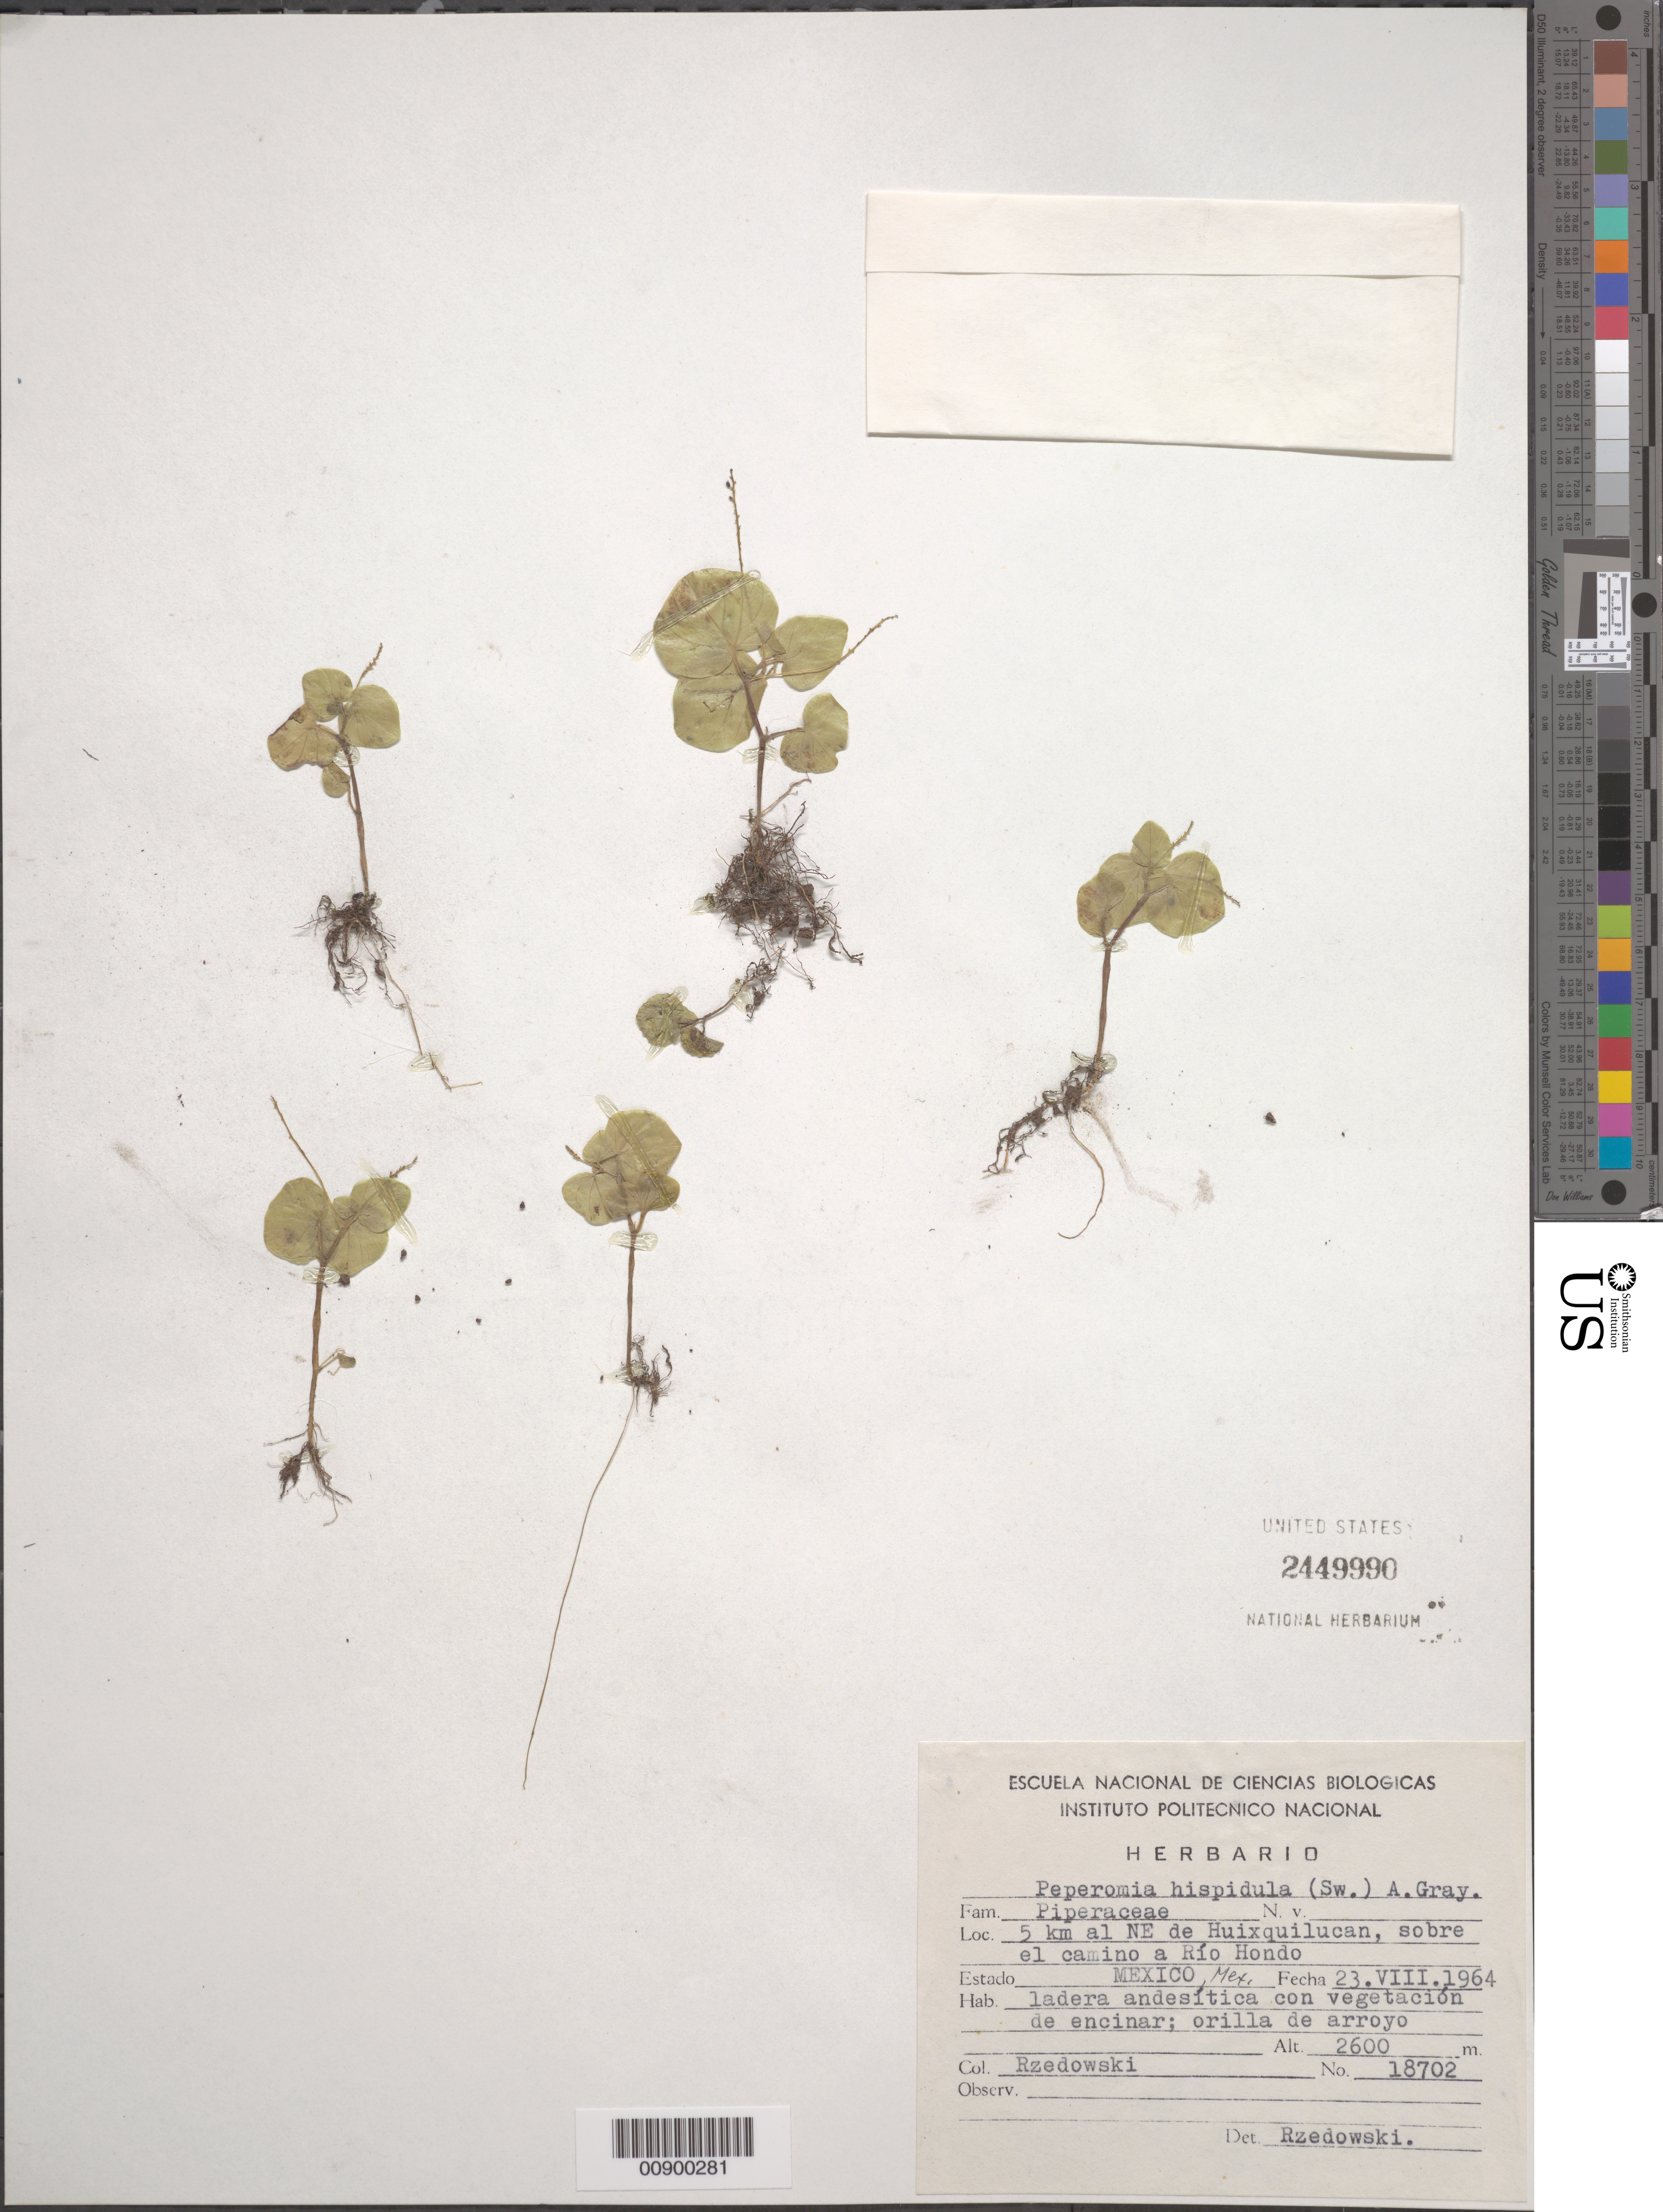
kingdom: Plantae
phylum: Tracheophyta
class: Magnoliopsida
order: Piperales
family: Piperaceae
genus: Peperomia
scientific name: Peperomia hispiduliformis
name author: Trel. in Moldenke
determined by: Jiménez, José Estaban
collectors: J. Rzedowski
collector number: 18702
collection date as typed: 23 Aug 1964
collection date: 1964-08-23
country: Mexico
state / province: México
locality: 5 km al NE de Huixquilucan, sobre el camino a Río Hondo, Estado de México.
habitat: Ladera andesítica con vegetación de encinar; orilla de arroyo.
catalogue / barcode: US 2449990